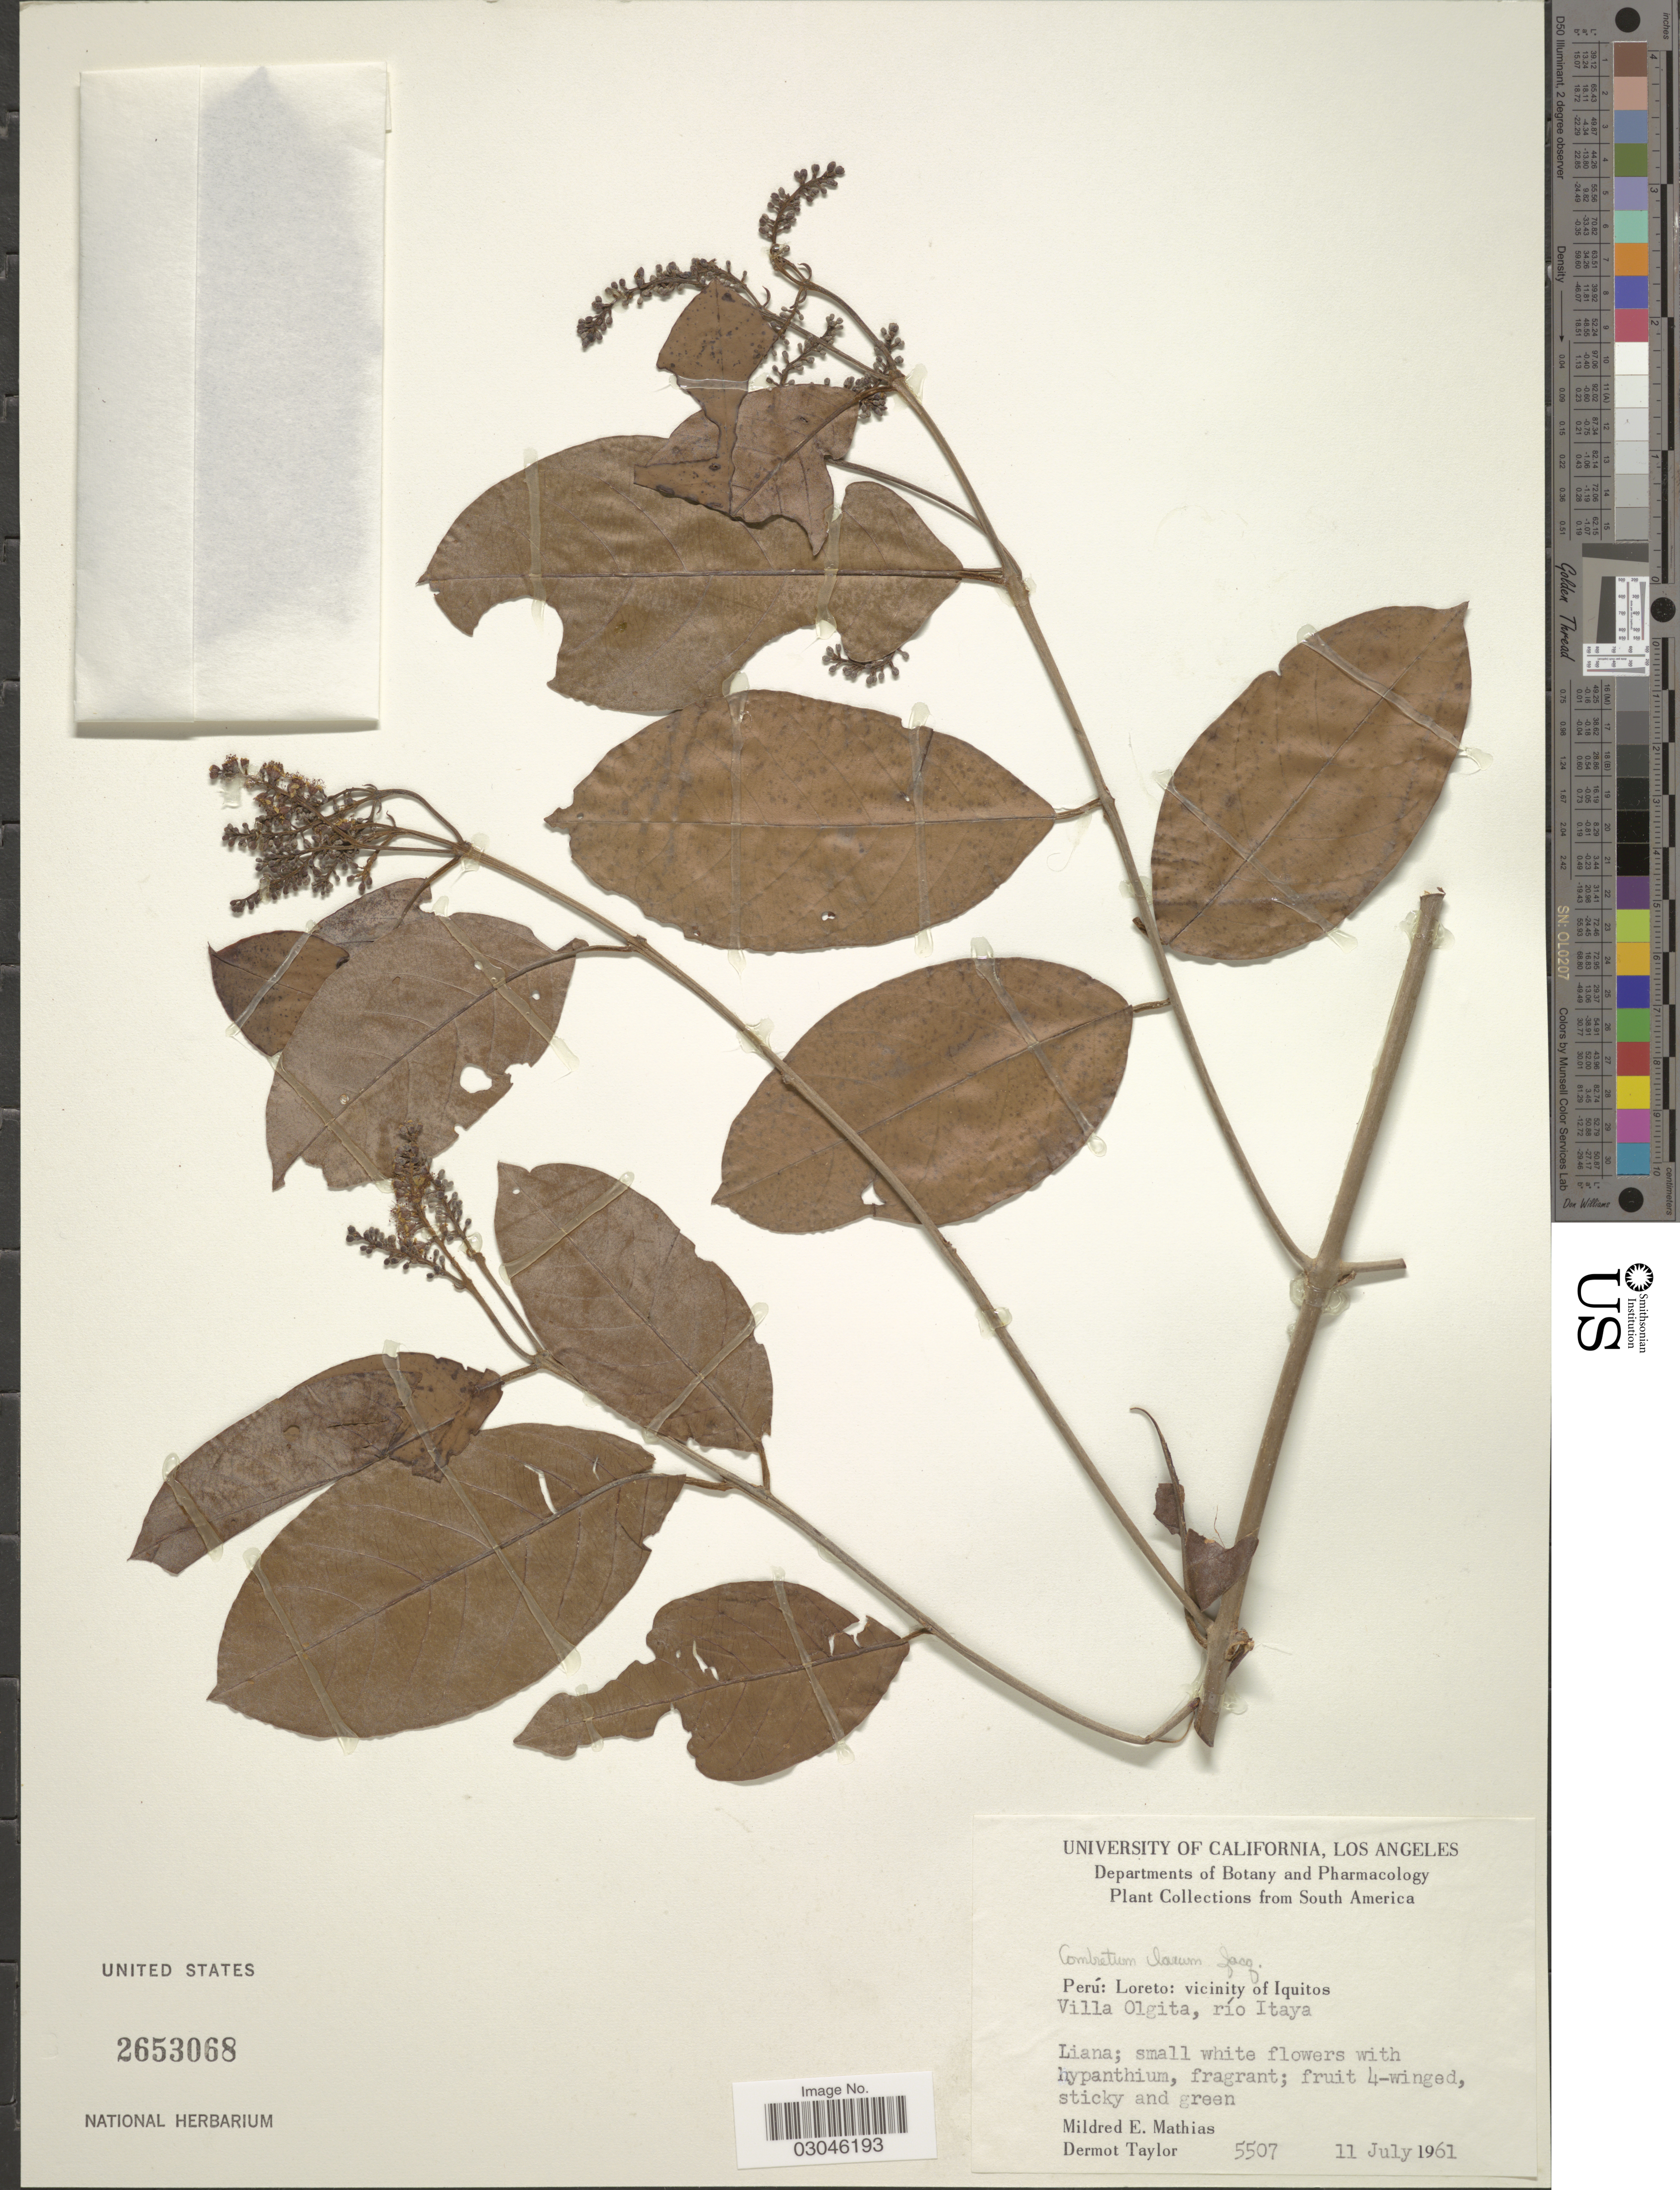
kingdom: Plantae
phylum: Tracheophyta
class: Magnoliopsida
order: Myrtales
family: Combretaceae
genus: Combretum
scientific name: Combretum laxum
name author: Jacq.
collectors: M. E. Mathias & D. Taylor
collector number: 5507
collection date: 1961-07-11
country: Peru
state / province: Loreto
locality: Vicinity of Iquitos. Villa Olgita, río Itaya.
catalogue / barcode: US 2653068